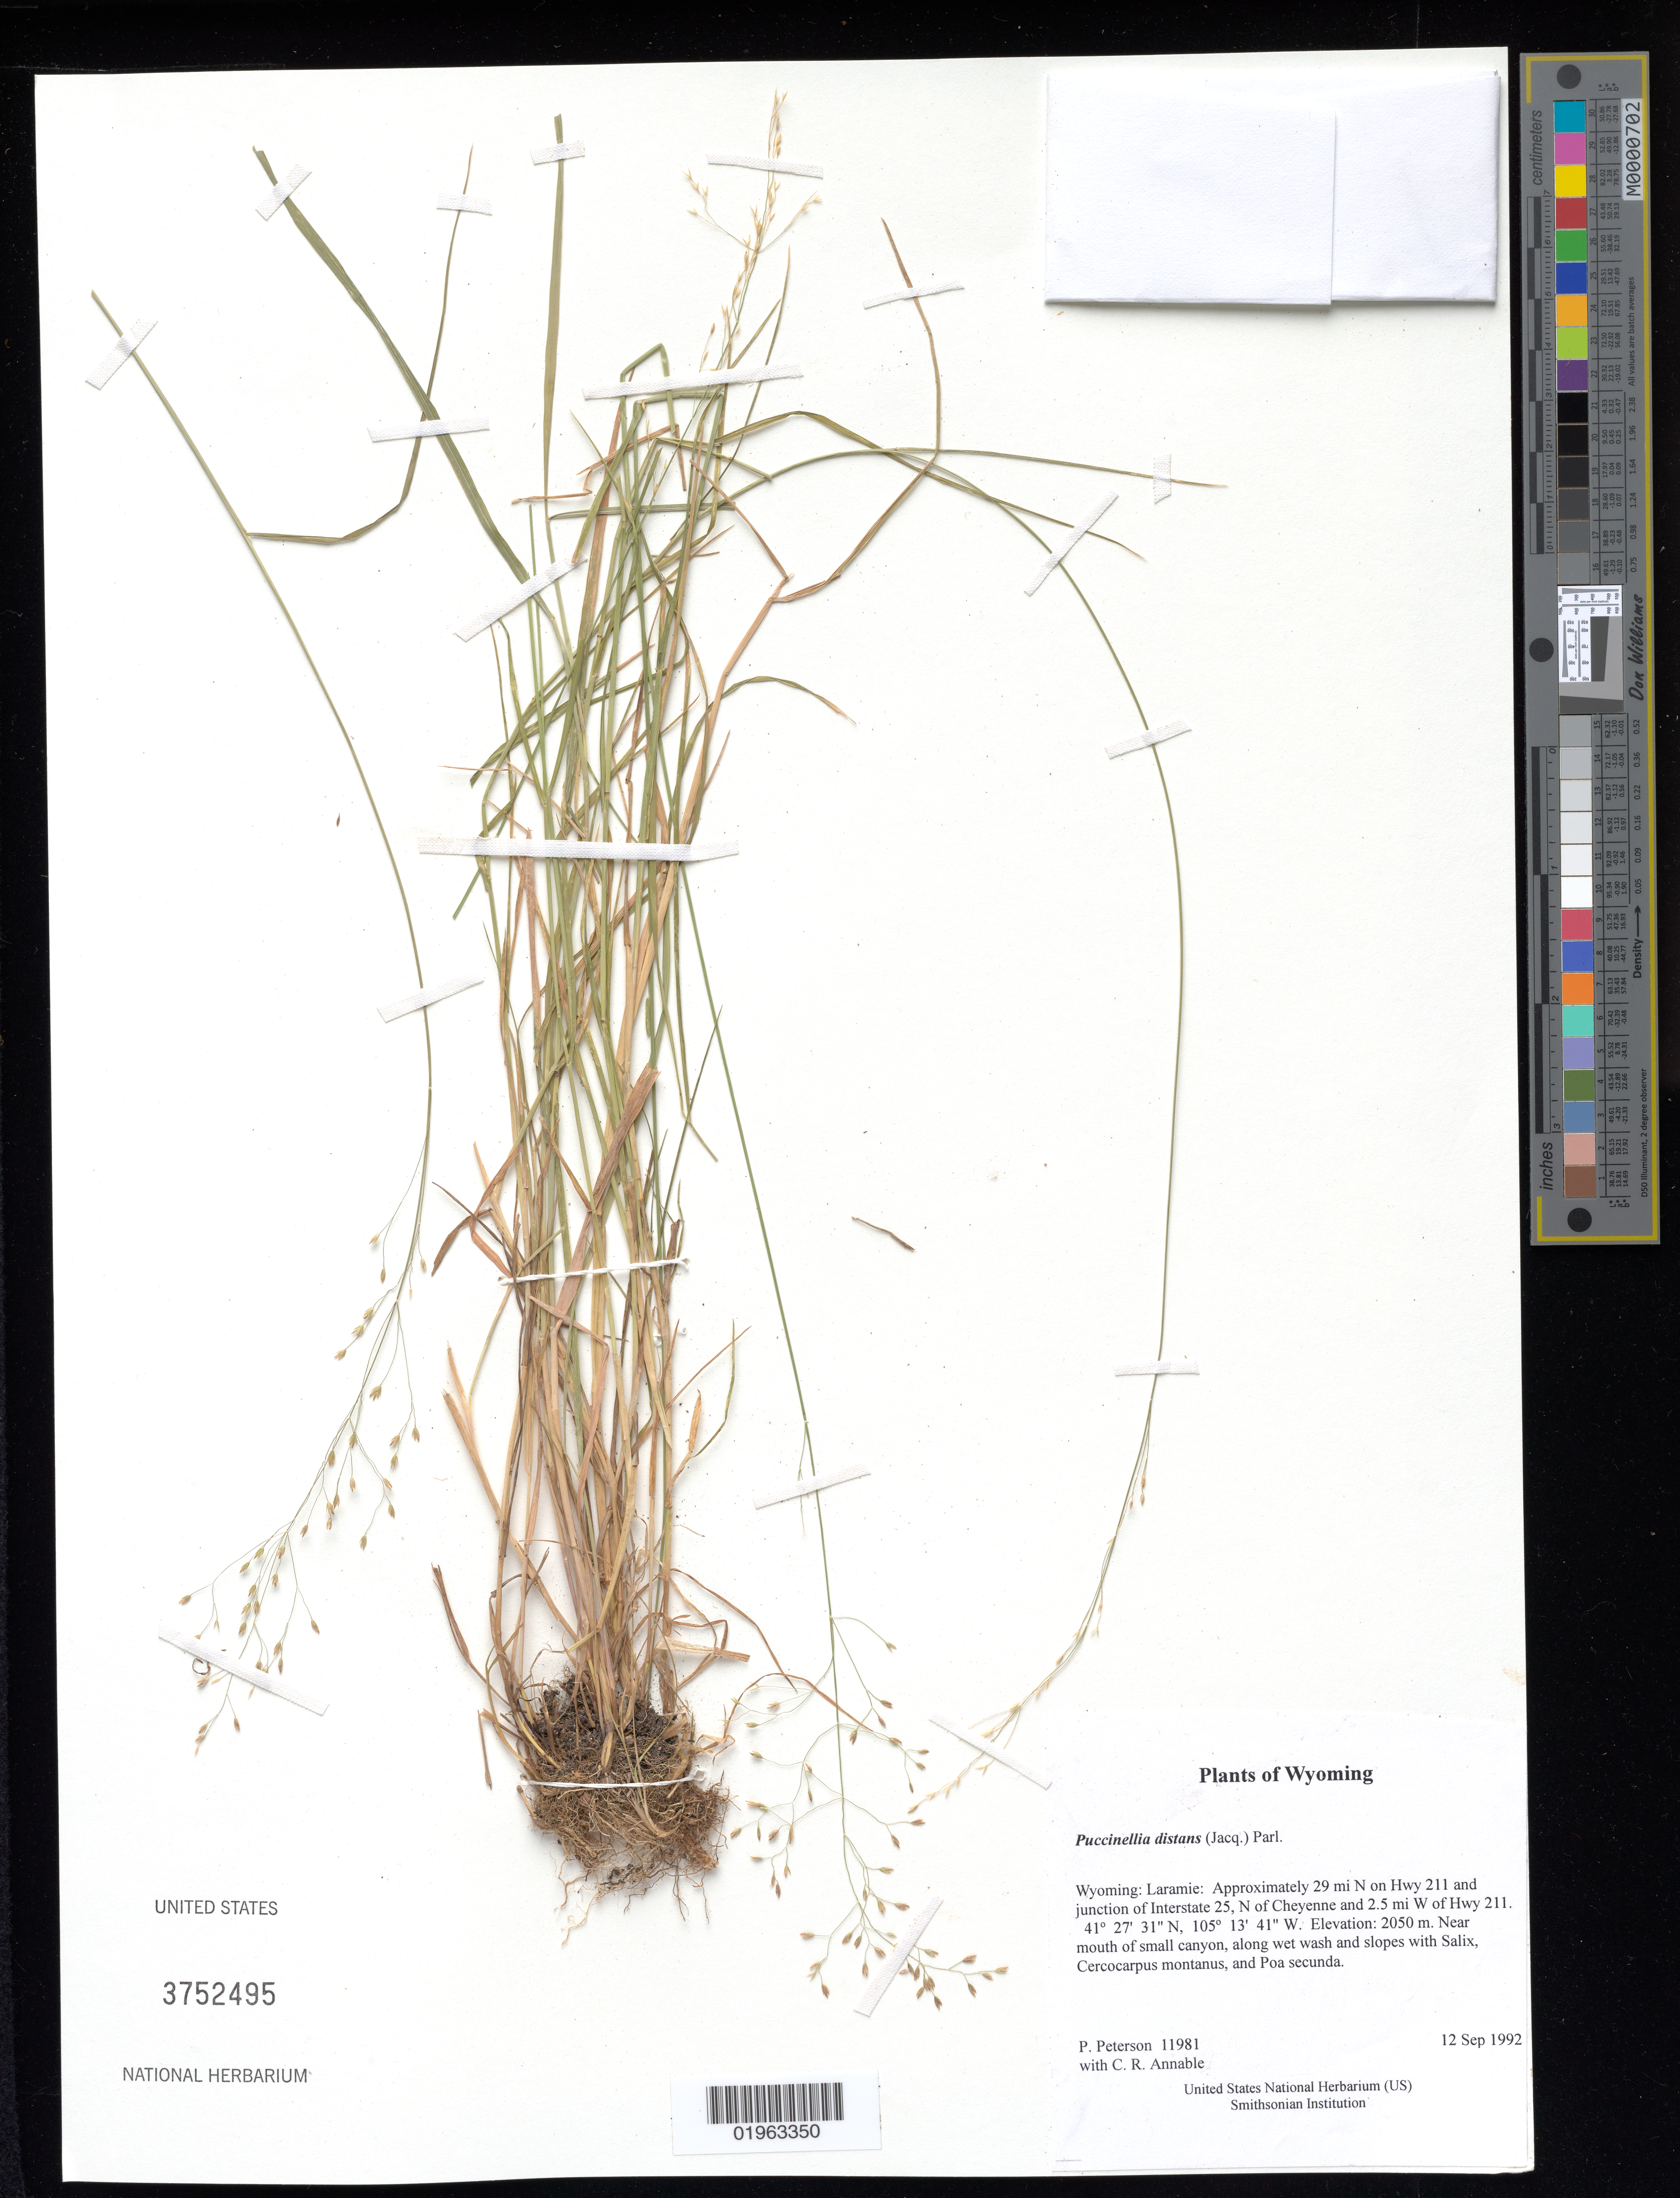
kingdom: Plantae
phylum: Tracheophyta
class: Liliopsida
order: Poales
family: Poaceae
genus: Puccinellia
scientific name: Puccinellia distans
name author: (Jacq.) Parl.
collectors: P. M. Peterson & C. R. Annable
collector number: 11981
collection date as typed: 12 Sep 1992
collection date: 1992-09-12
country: United States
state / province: Wyoming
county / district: Laramie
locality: Approximately 29 mi N on Hwy 211 and junction of Interstate 25, N of Cheyenne and 2.5 mi W of Hwy 211.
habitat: Near mouth of small canyon, along wet wash and slopes with Salix, Cercocarpus montanus, and Poa secunda.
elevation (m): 2050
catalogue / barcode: US 3752495